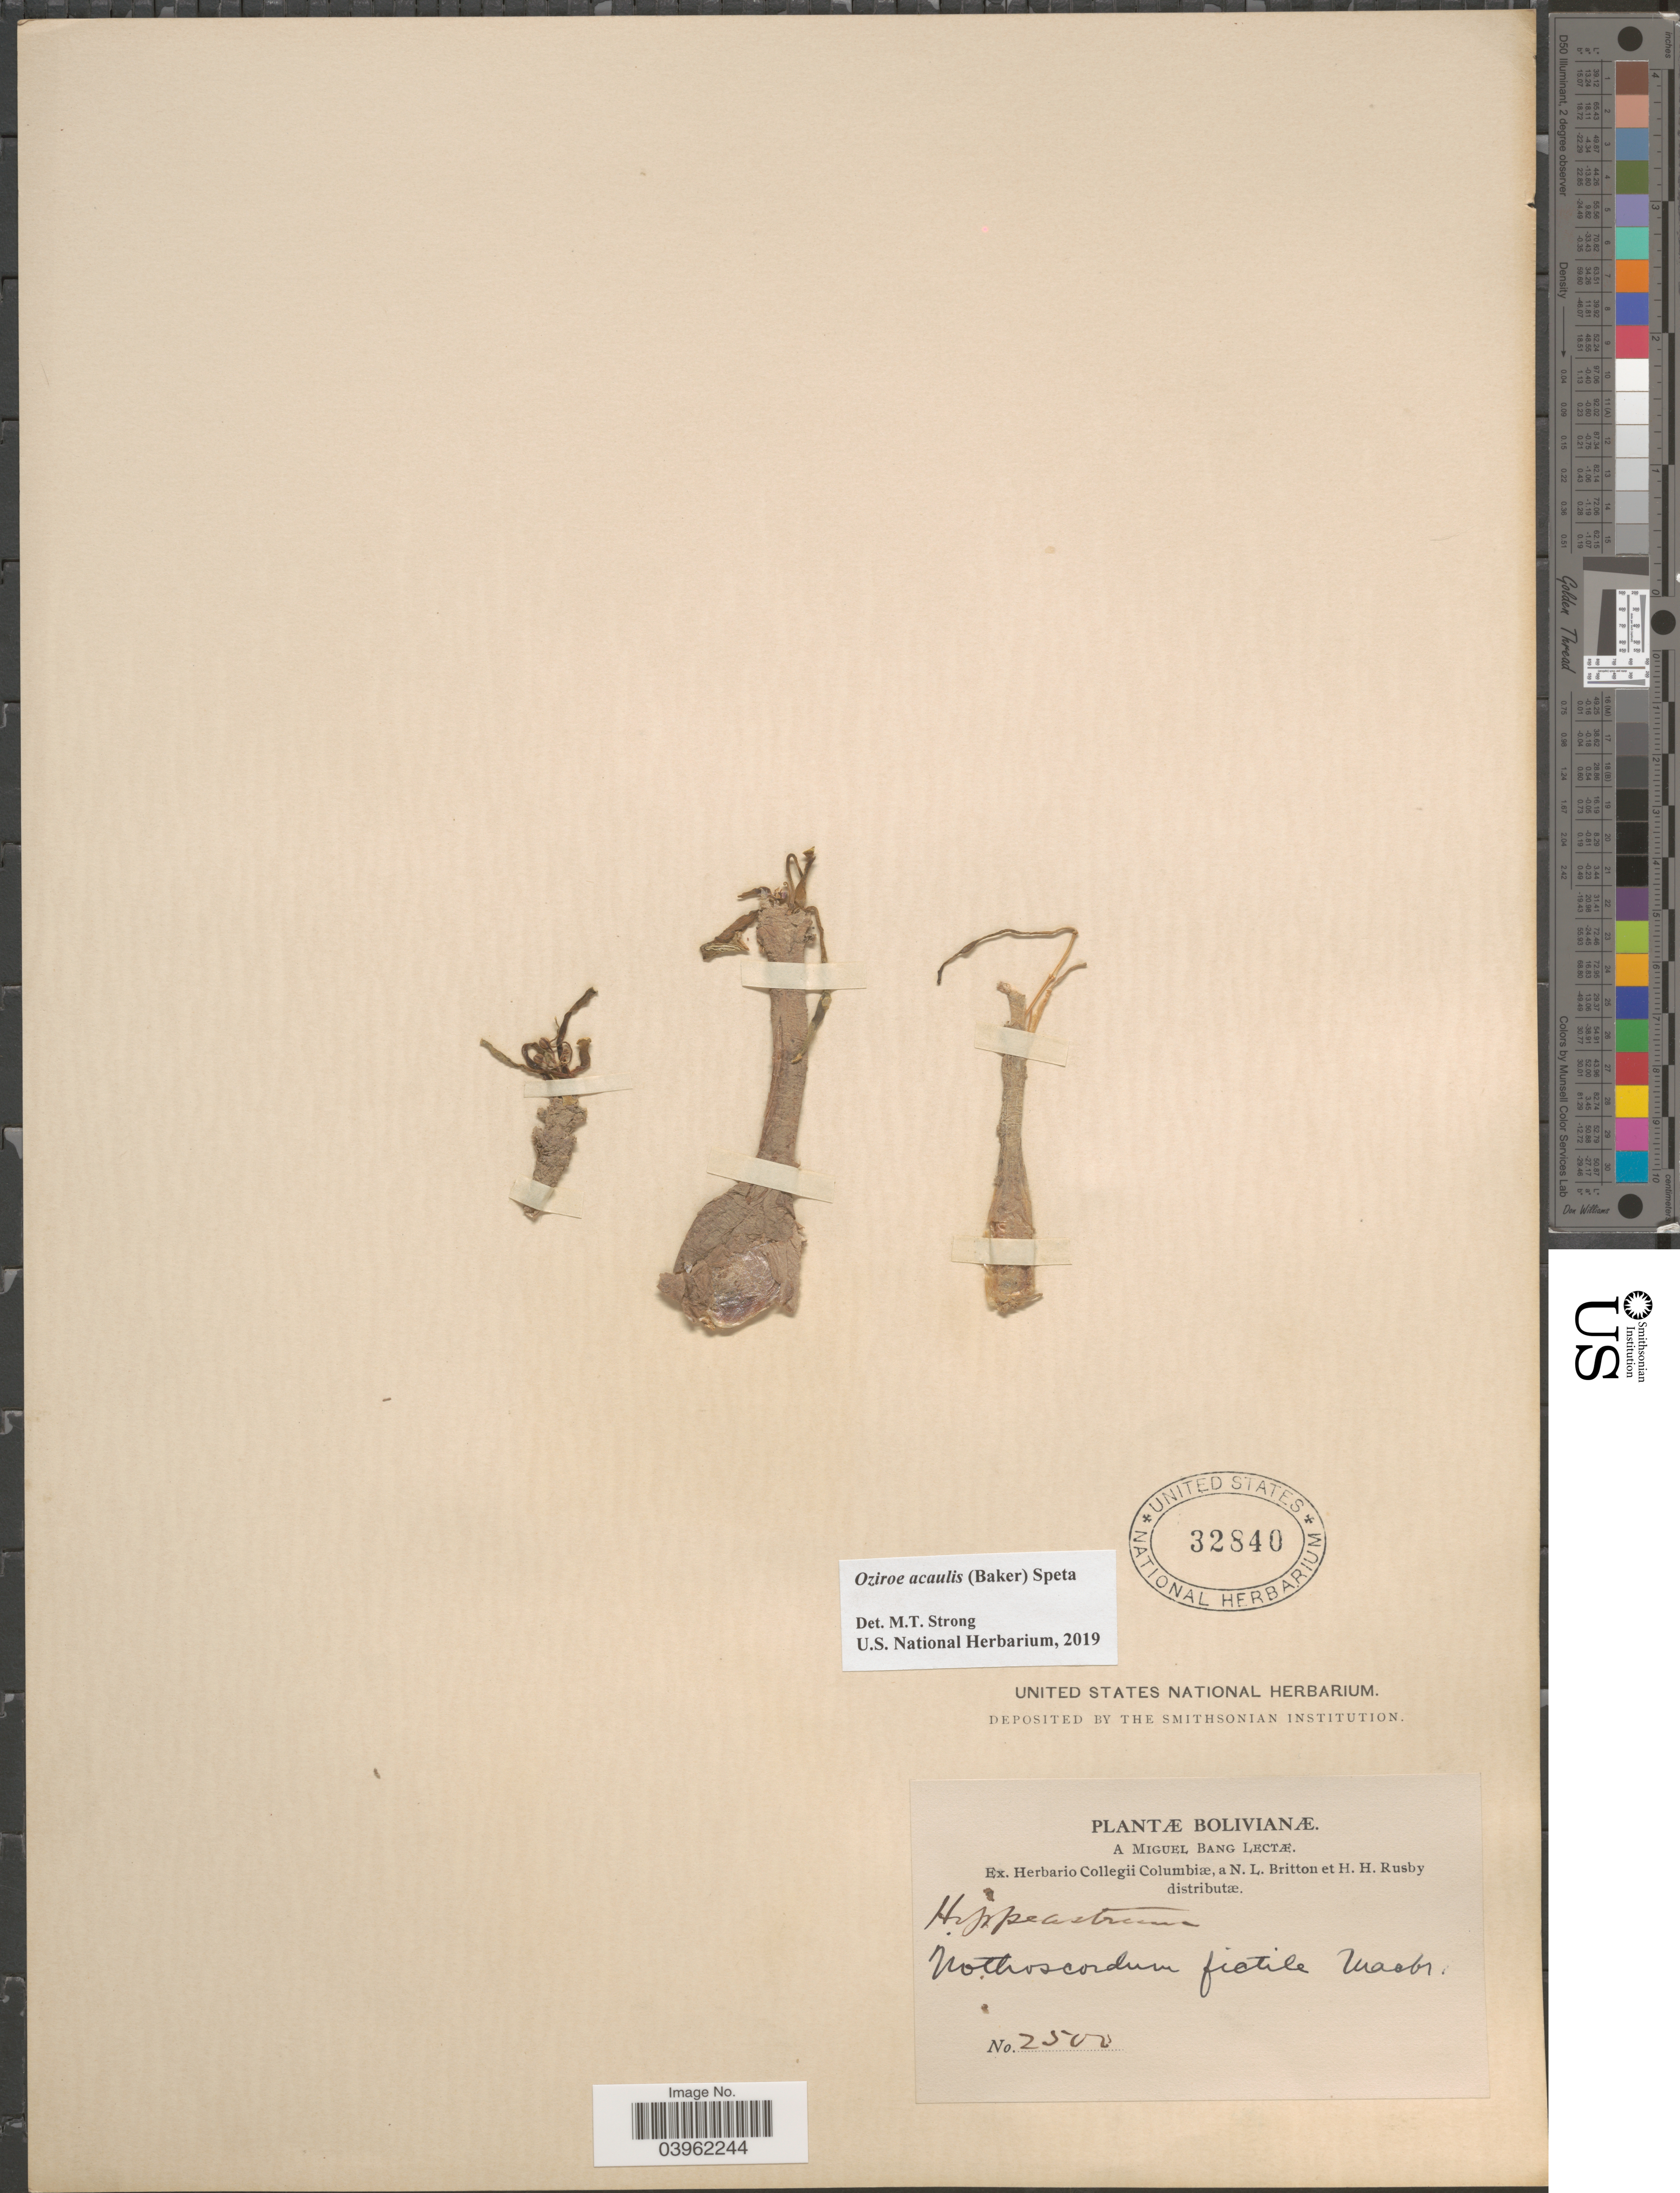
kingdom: Plantae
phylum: Tracheophyta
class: Liliopsida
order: Asparagales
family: Asparagaceae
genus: Oziroe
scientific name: Oziroë acaulis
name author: (Baker) Speta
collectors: M. Bang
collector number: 2500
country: Bolivia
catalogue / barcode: US 32840